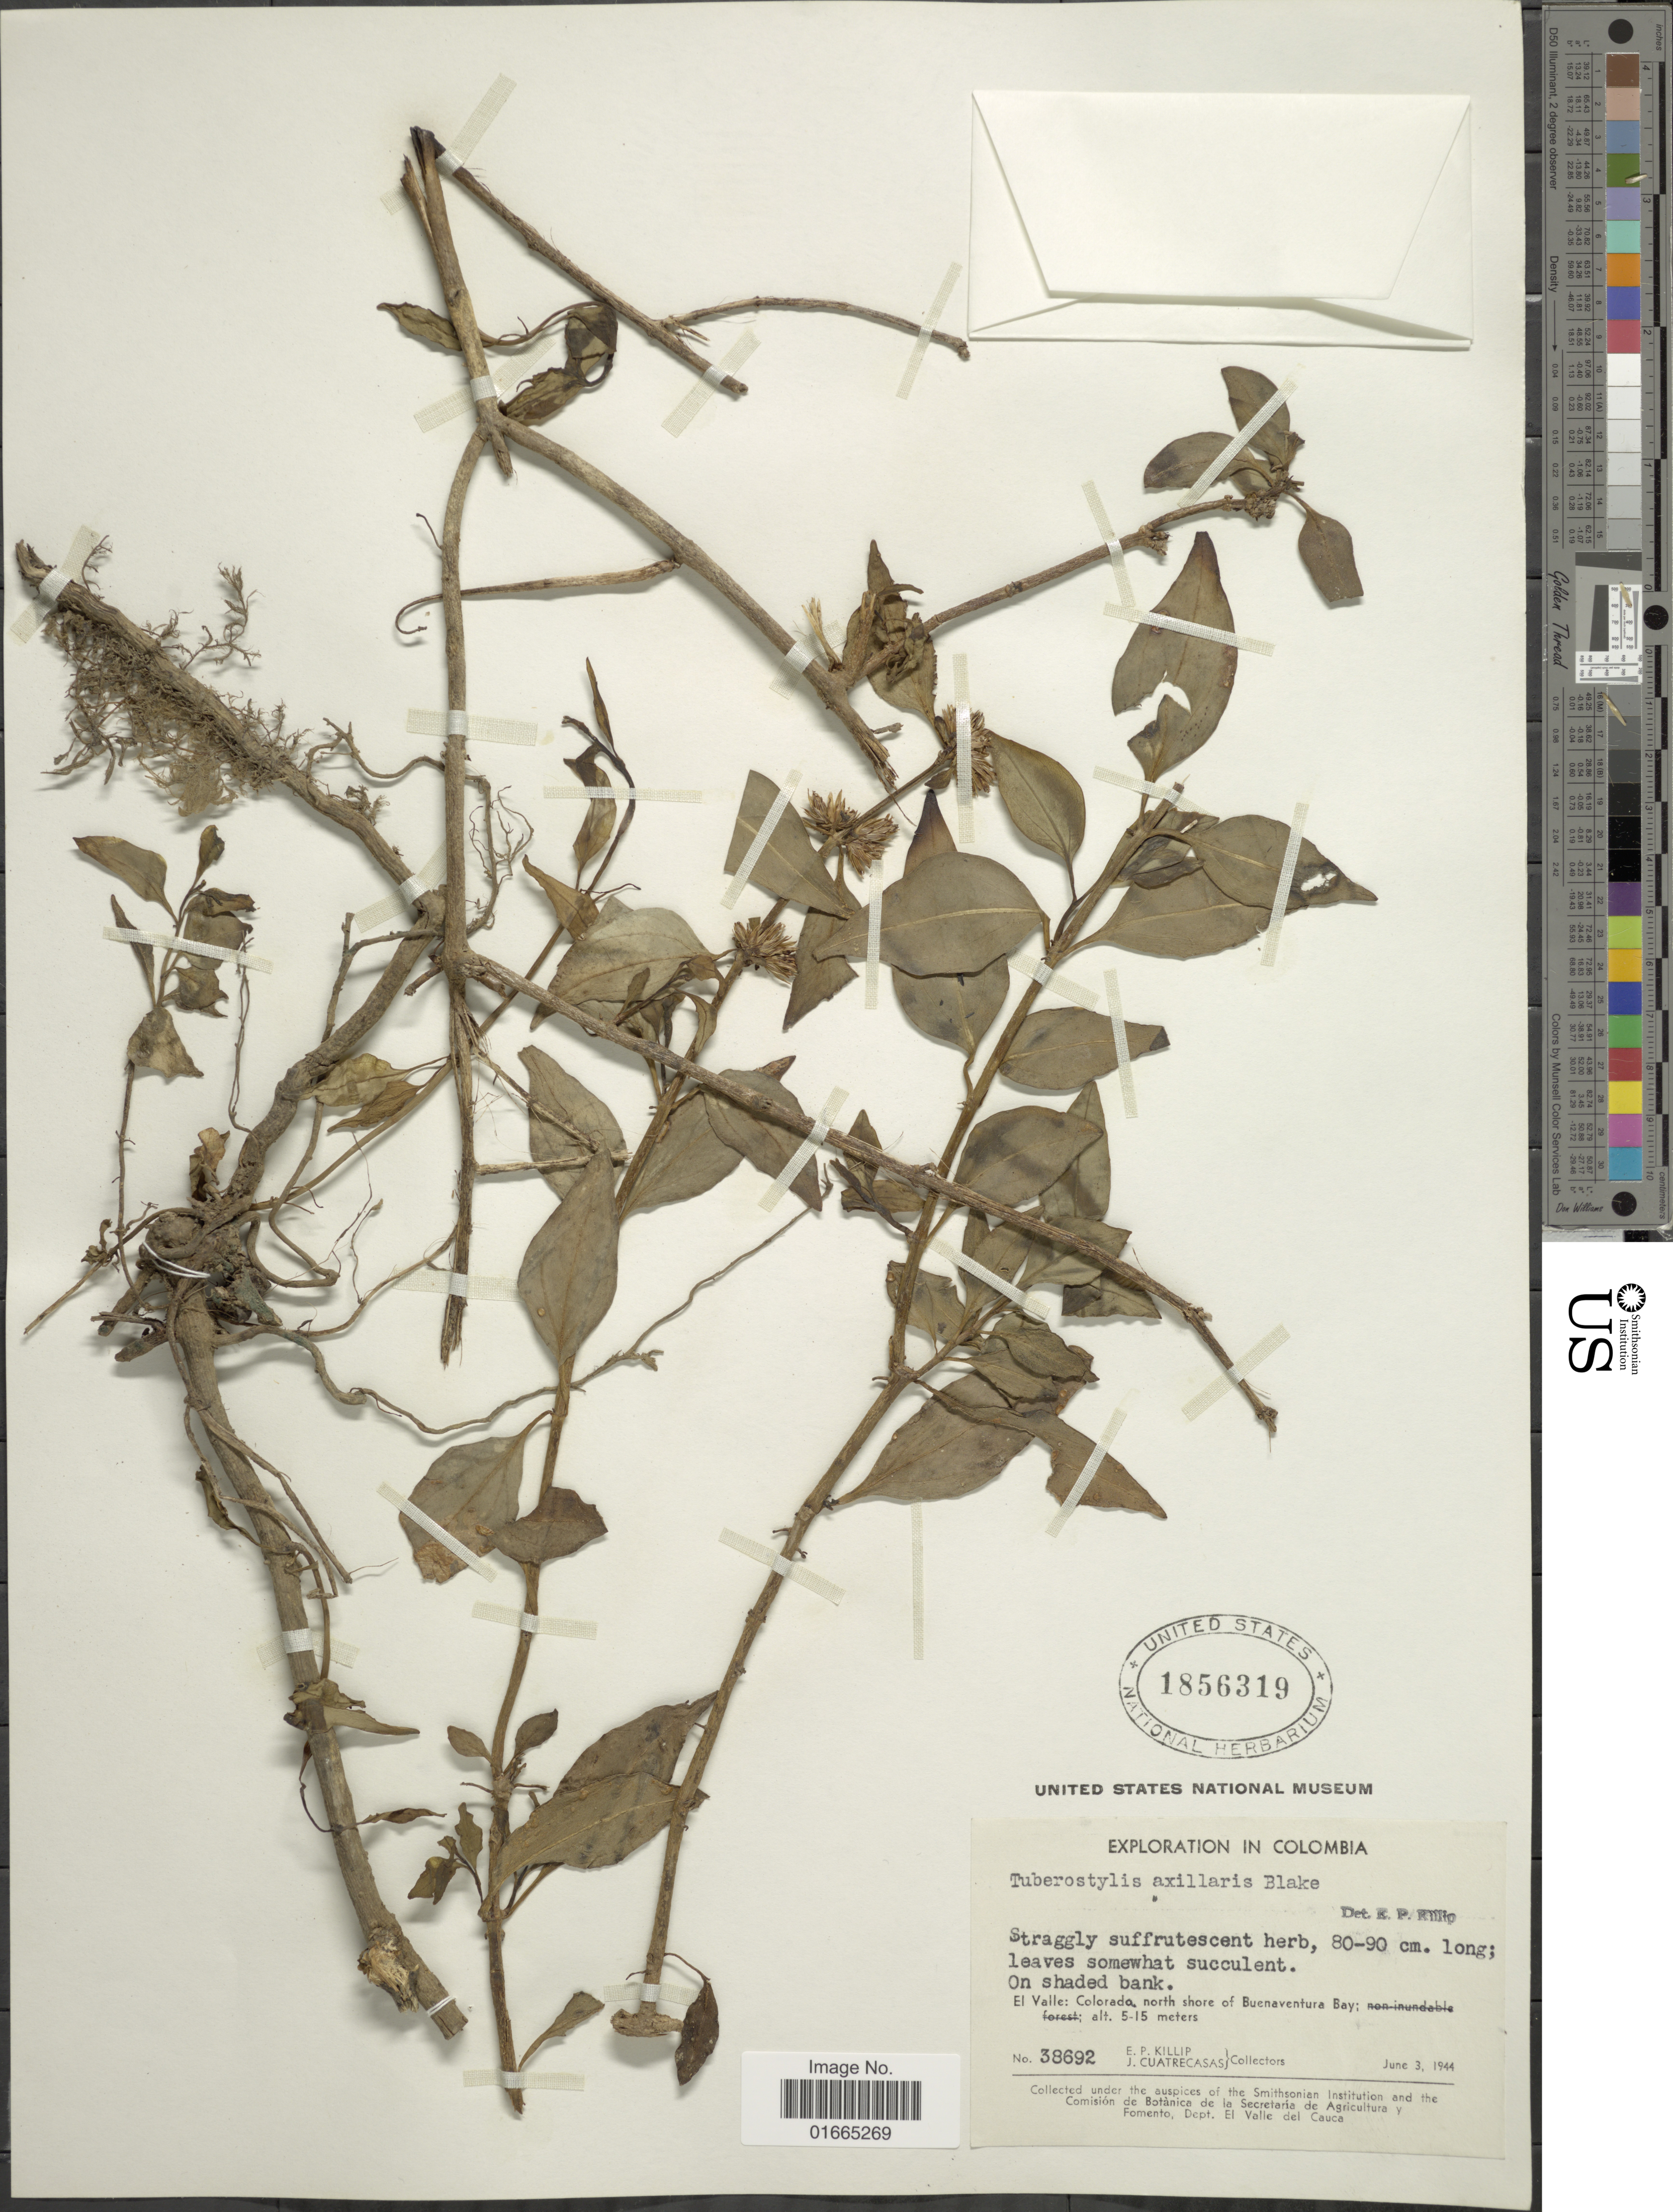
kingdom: Plantae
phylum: Tracheophyta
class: Magnoliopsida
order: Asterales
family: Asteraceae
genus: Tuberostylis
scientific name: Tuberostylis axillaris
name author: S.F. Blake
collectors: E. P. Killip & J. Cuatrecasas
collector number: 38692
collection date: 1944-06-03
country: Colombia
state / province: Valle del Cauca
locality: El Valle: Colorado, north shore of Buenaventura Bay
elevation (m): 5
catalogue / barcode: US 1856319